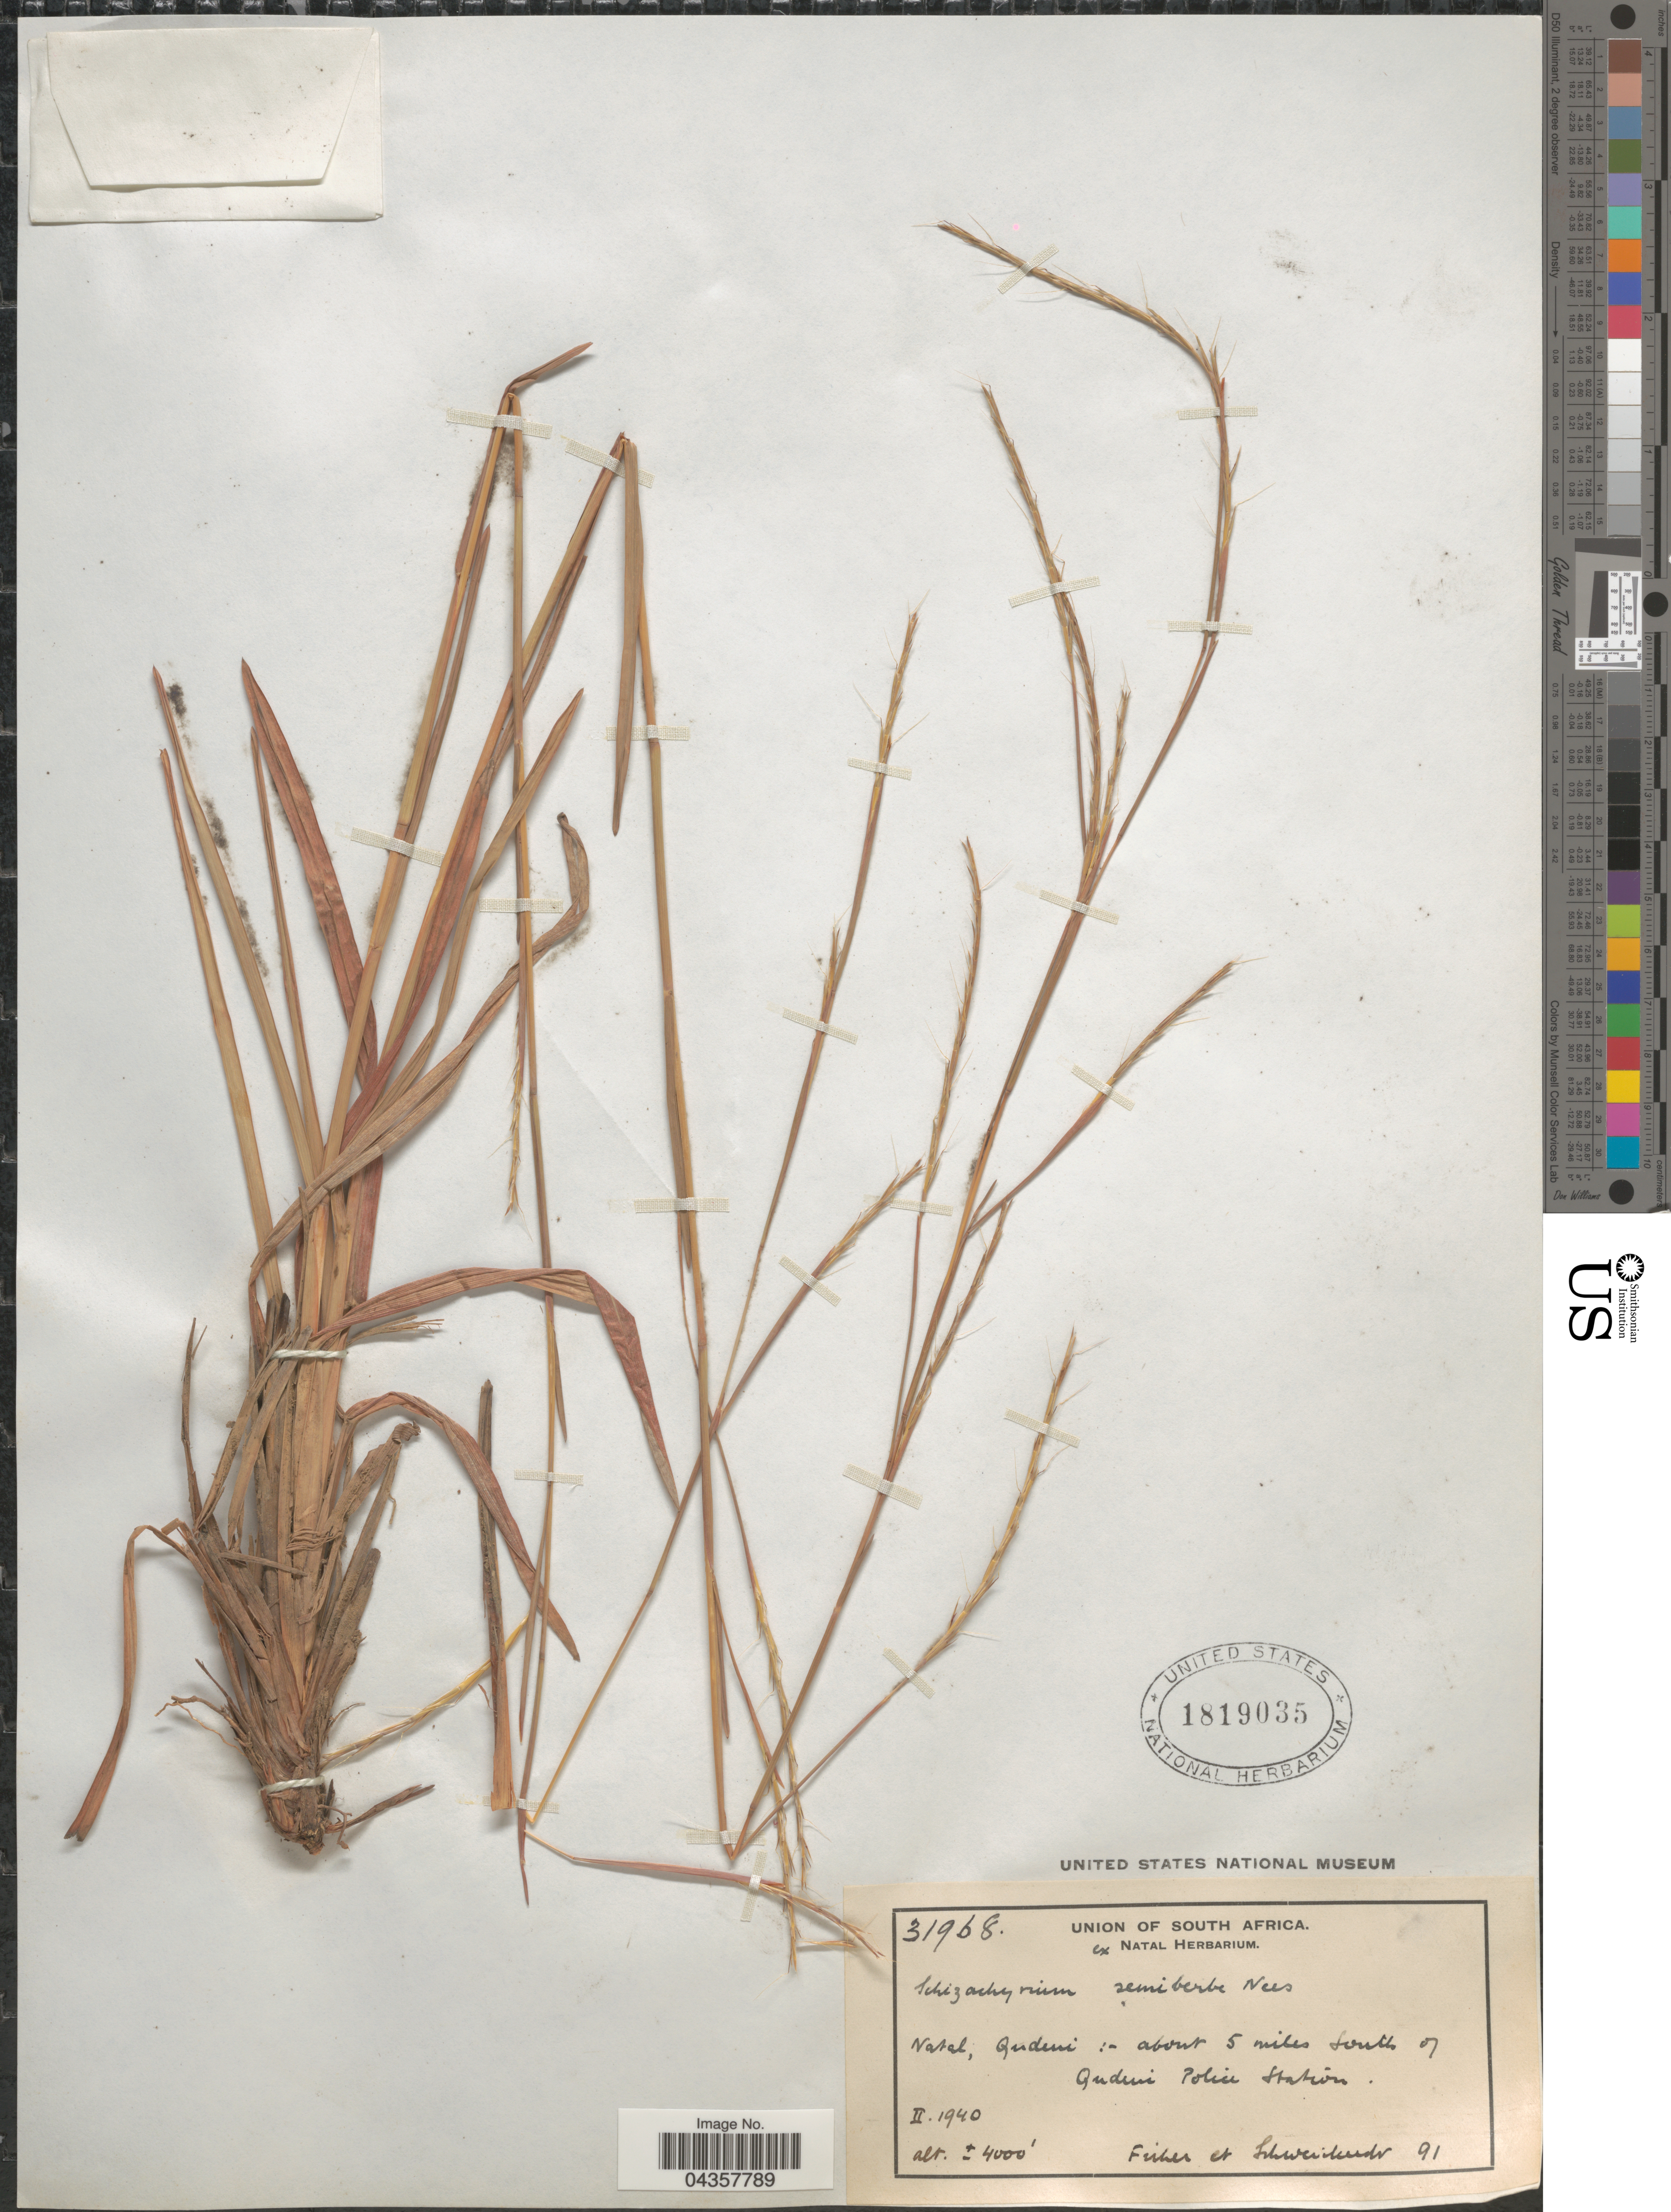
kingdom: Plantae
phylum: Tracheophyta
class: Liliopsida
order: Poales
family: Poaceae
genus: Schizachyrium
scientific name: Schizachyrium sanguineum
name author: (Retz.) Alston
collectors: -- Fisher & -. Schweickerdt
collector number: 91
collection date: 1940-02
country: South Africa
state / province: KwaZulu-Natal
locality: Union Of South Africa. Natal, Qudeni:- about 5 miles South of Qudeni Police Station.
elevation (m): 1219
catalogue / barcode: US 1819035